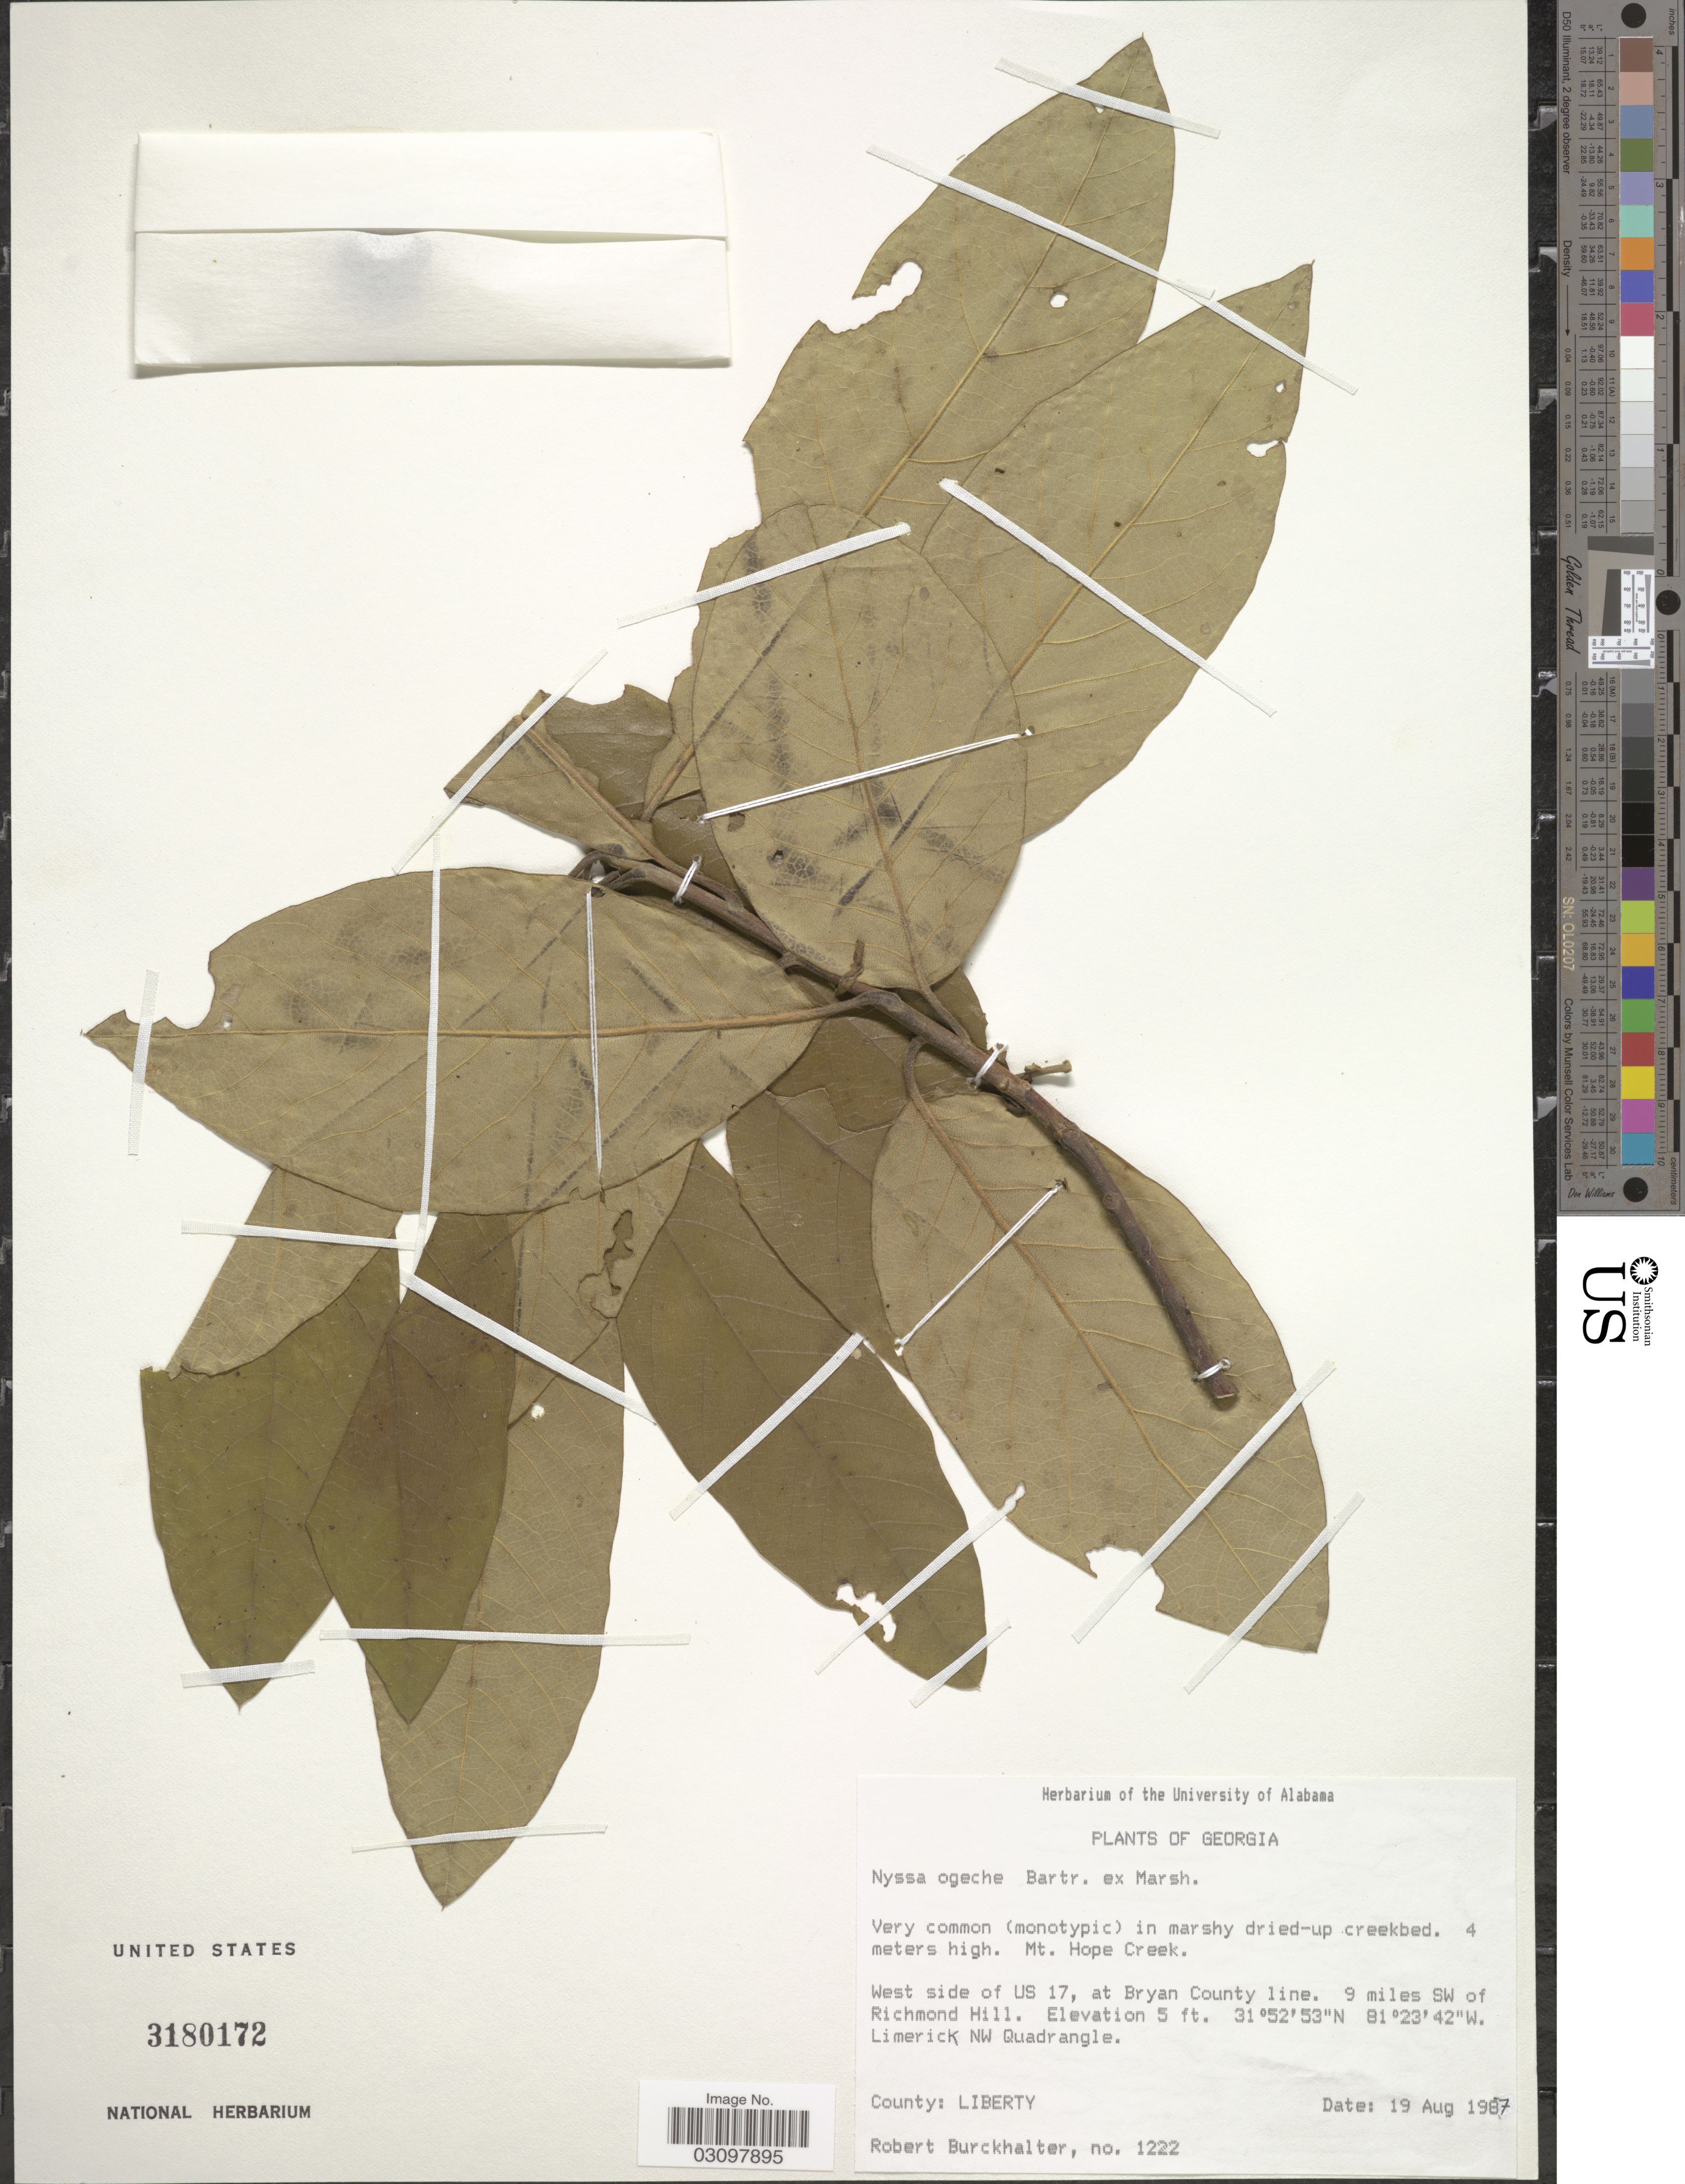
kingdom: Plantae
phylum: Tracheophyta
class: Magnoliopsida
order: Cornales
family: Nyssaceae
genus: Nyssa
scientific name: Nyssa ogeche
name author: W. Bartram ex Marshall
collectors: R. Burckhalter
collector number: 1222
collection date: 1987-08-19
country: United States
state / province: Georgia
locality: West side of US 17, at Bryan County line. 9 miles SW of Richmond Hill. Limerick NW Quadrangle. County: Liberty.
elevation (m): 2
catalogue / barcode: US 3180172